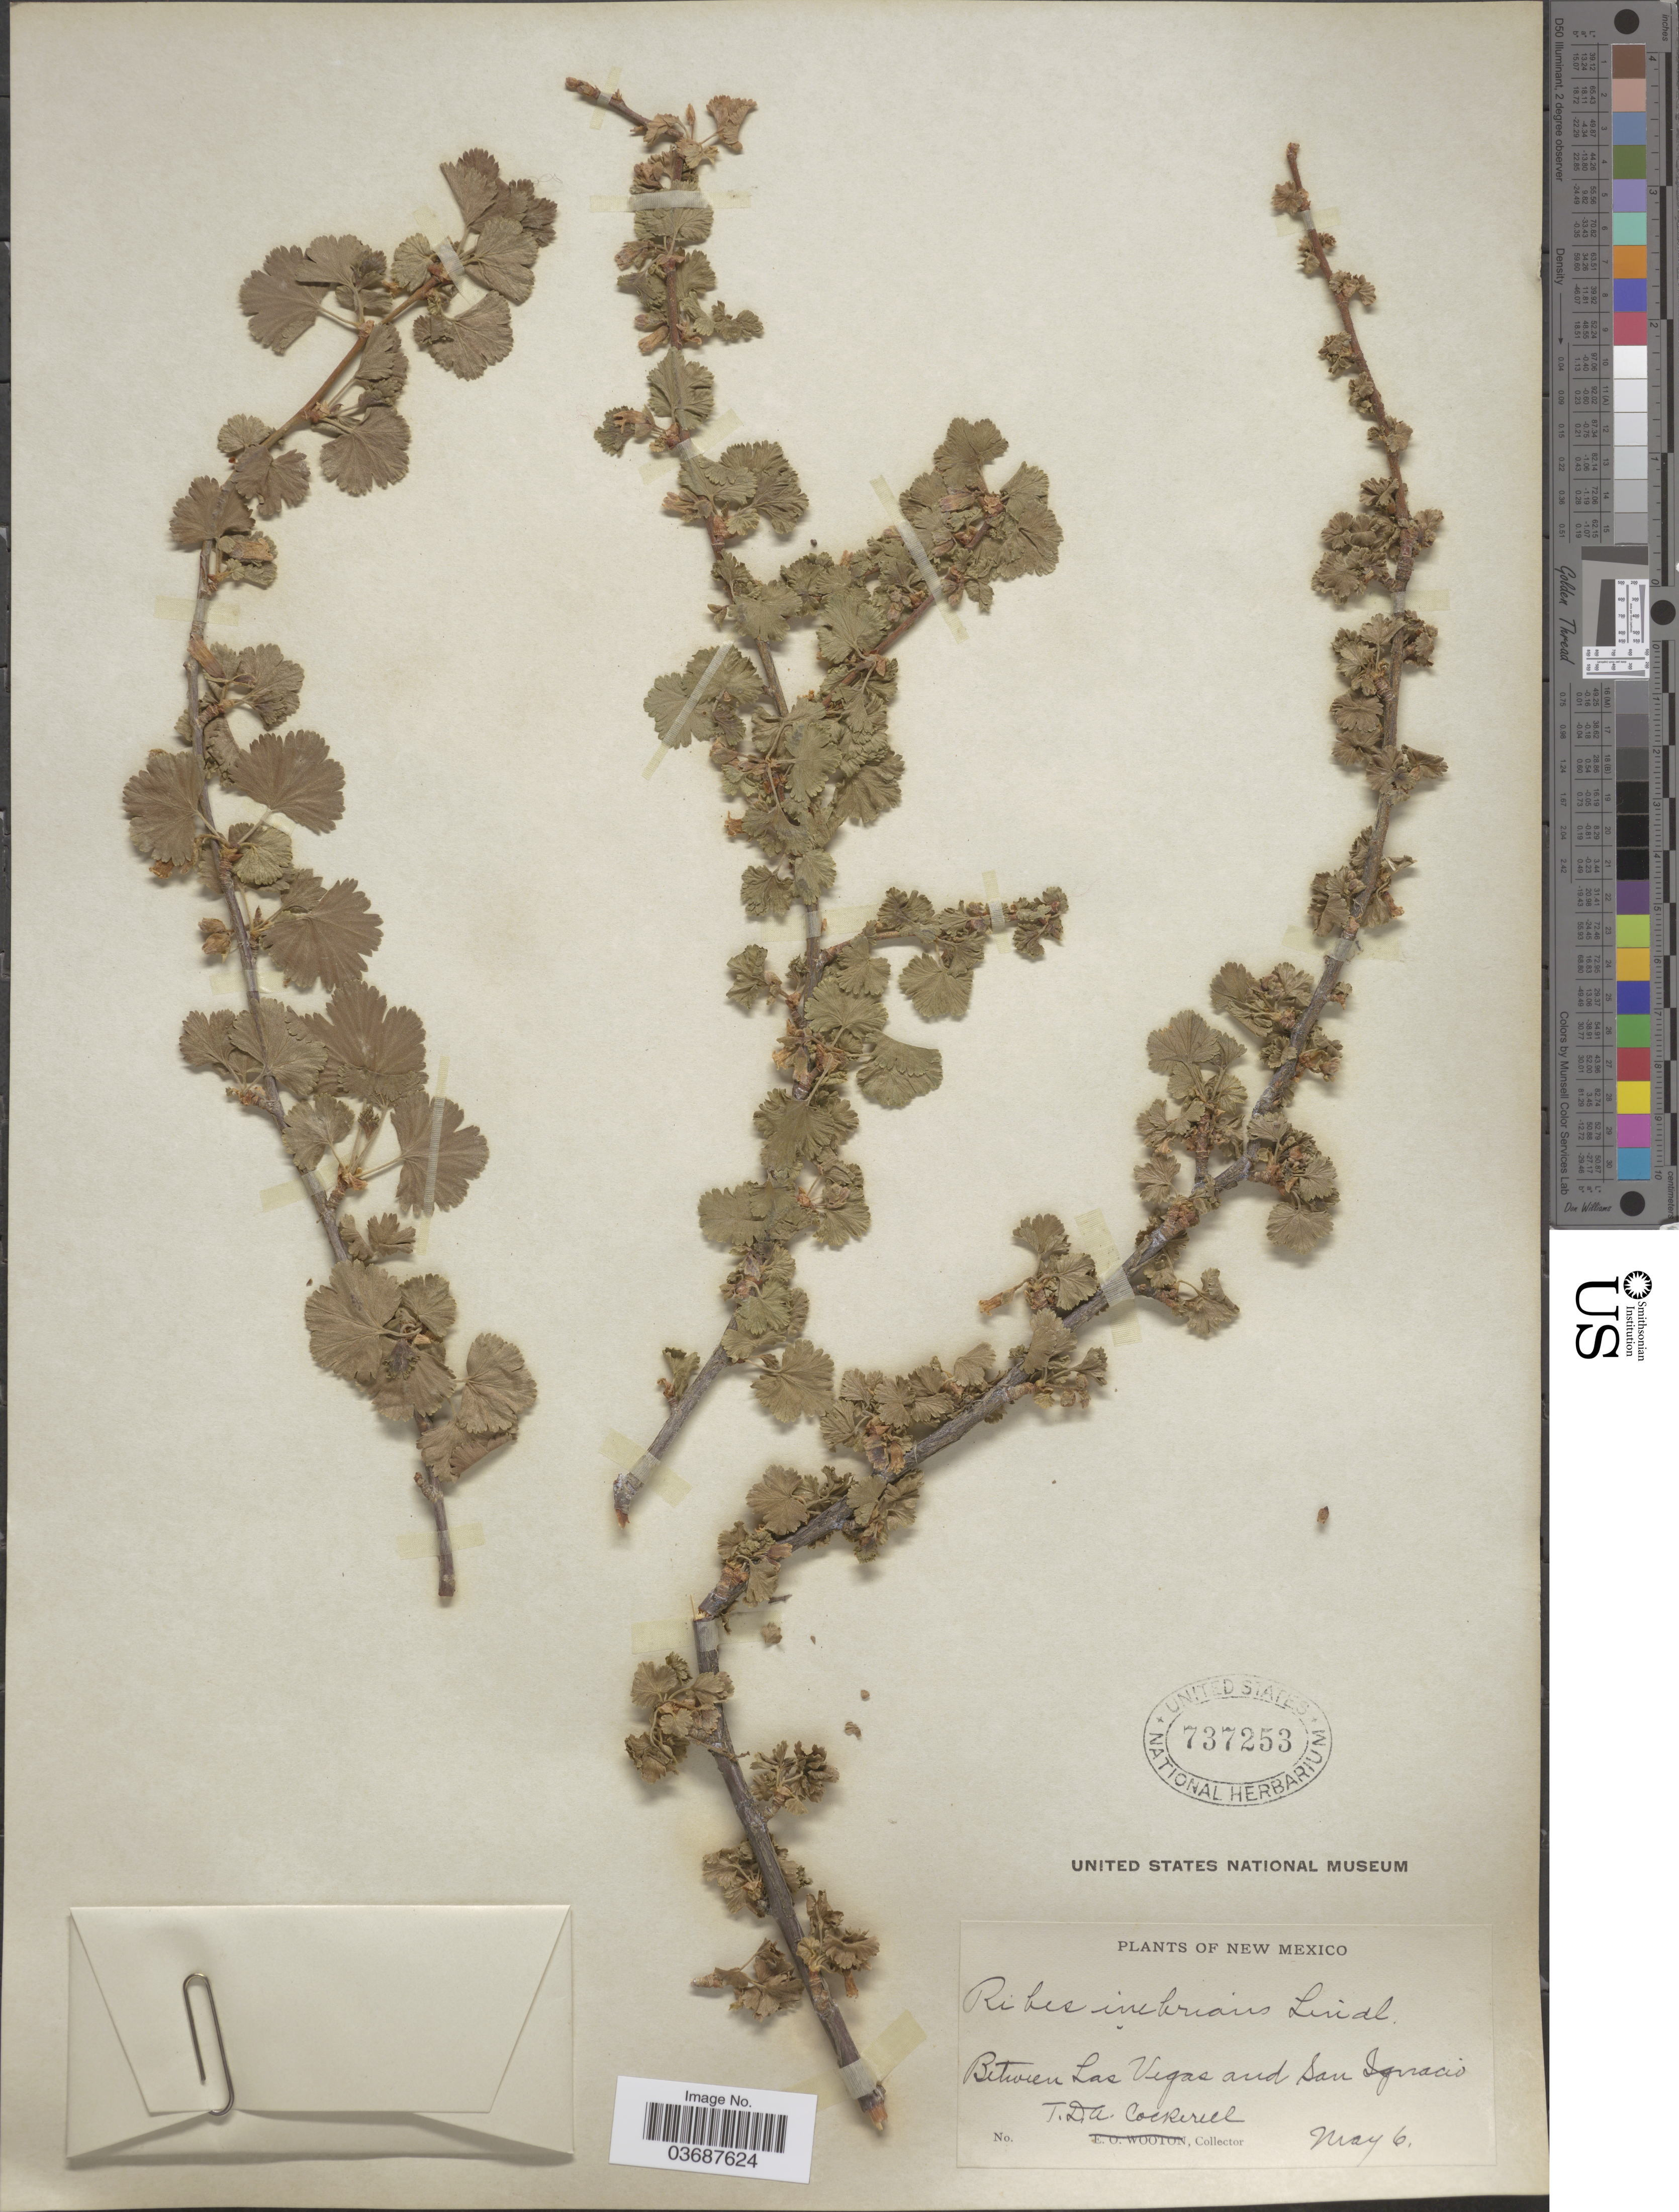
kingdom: Plantae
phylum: Tracheophyta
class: Magnoliopsida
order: Saxifragales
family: Grossulariaceae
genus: Ribes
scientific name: Ribes inebrians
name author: Lindl.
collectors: T. Cockerell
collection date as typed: Transcribed d/m/y: /5/6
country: United States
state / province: New Mexico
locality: Between Las Vegas and San Ignacio.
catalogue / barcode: US 737253